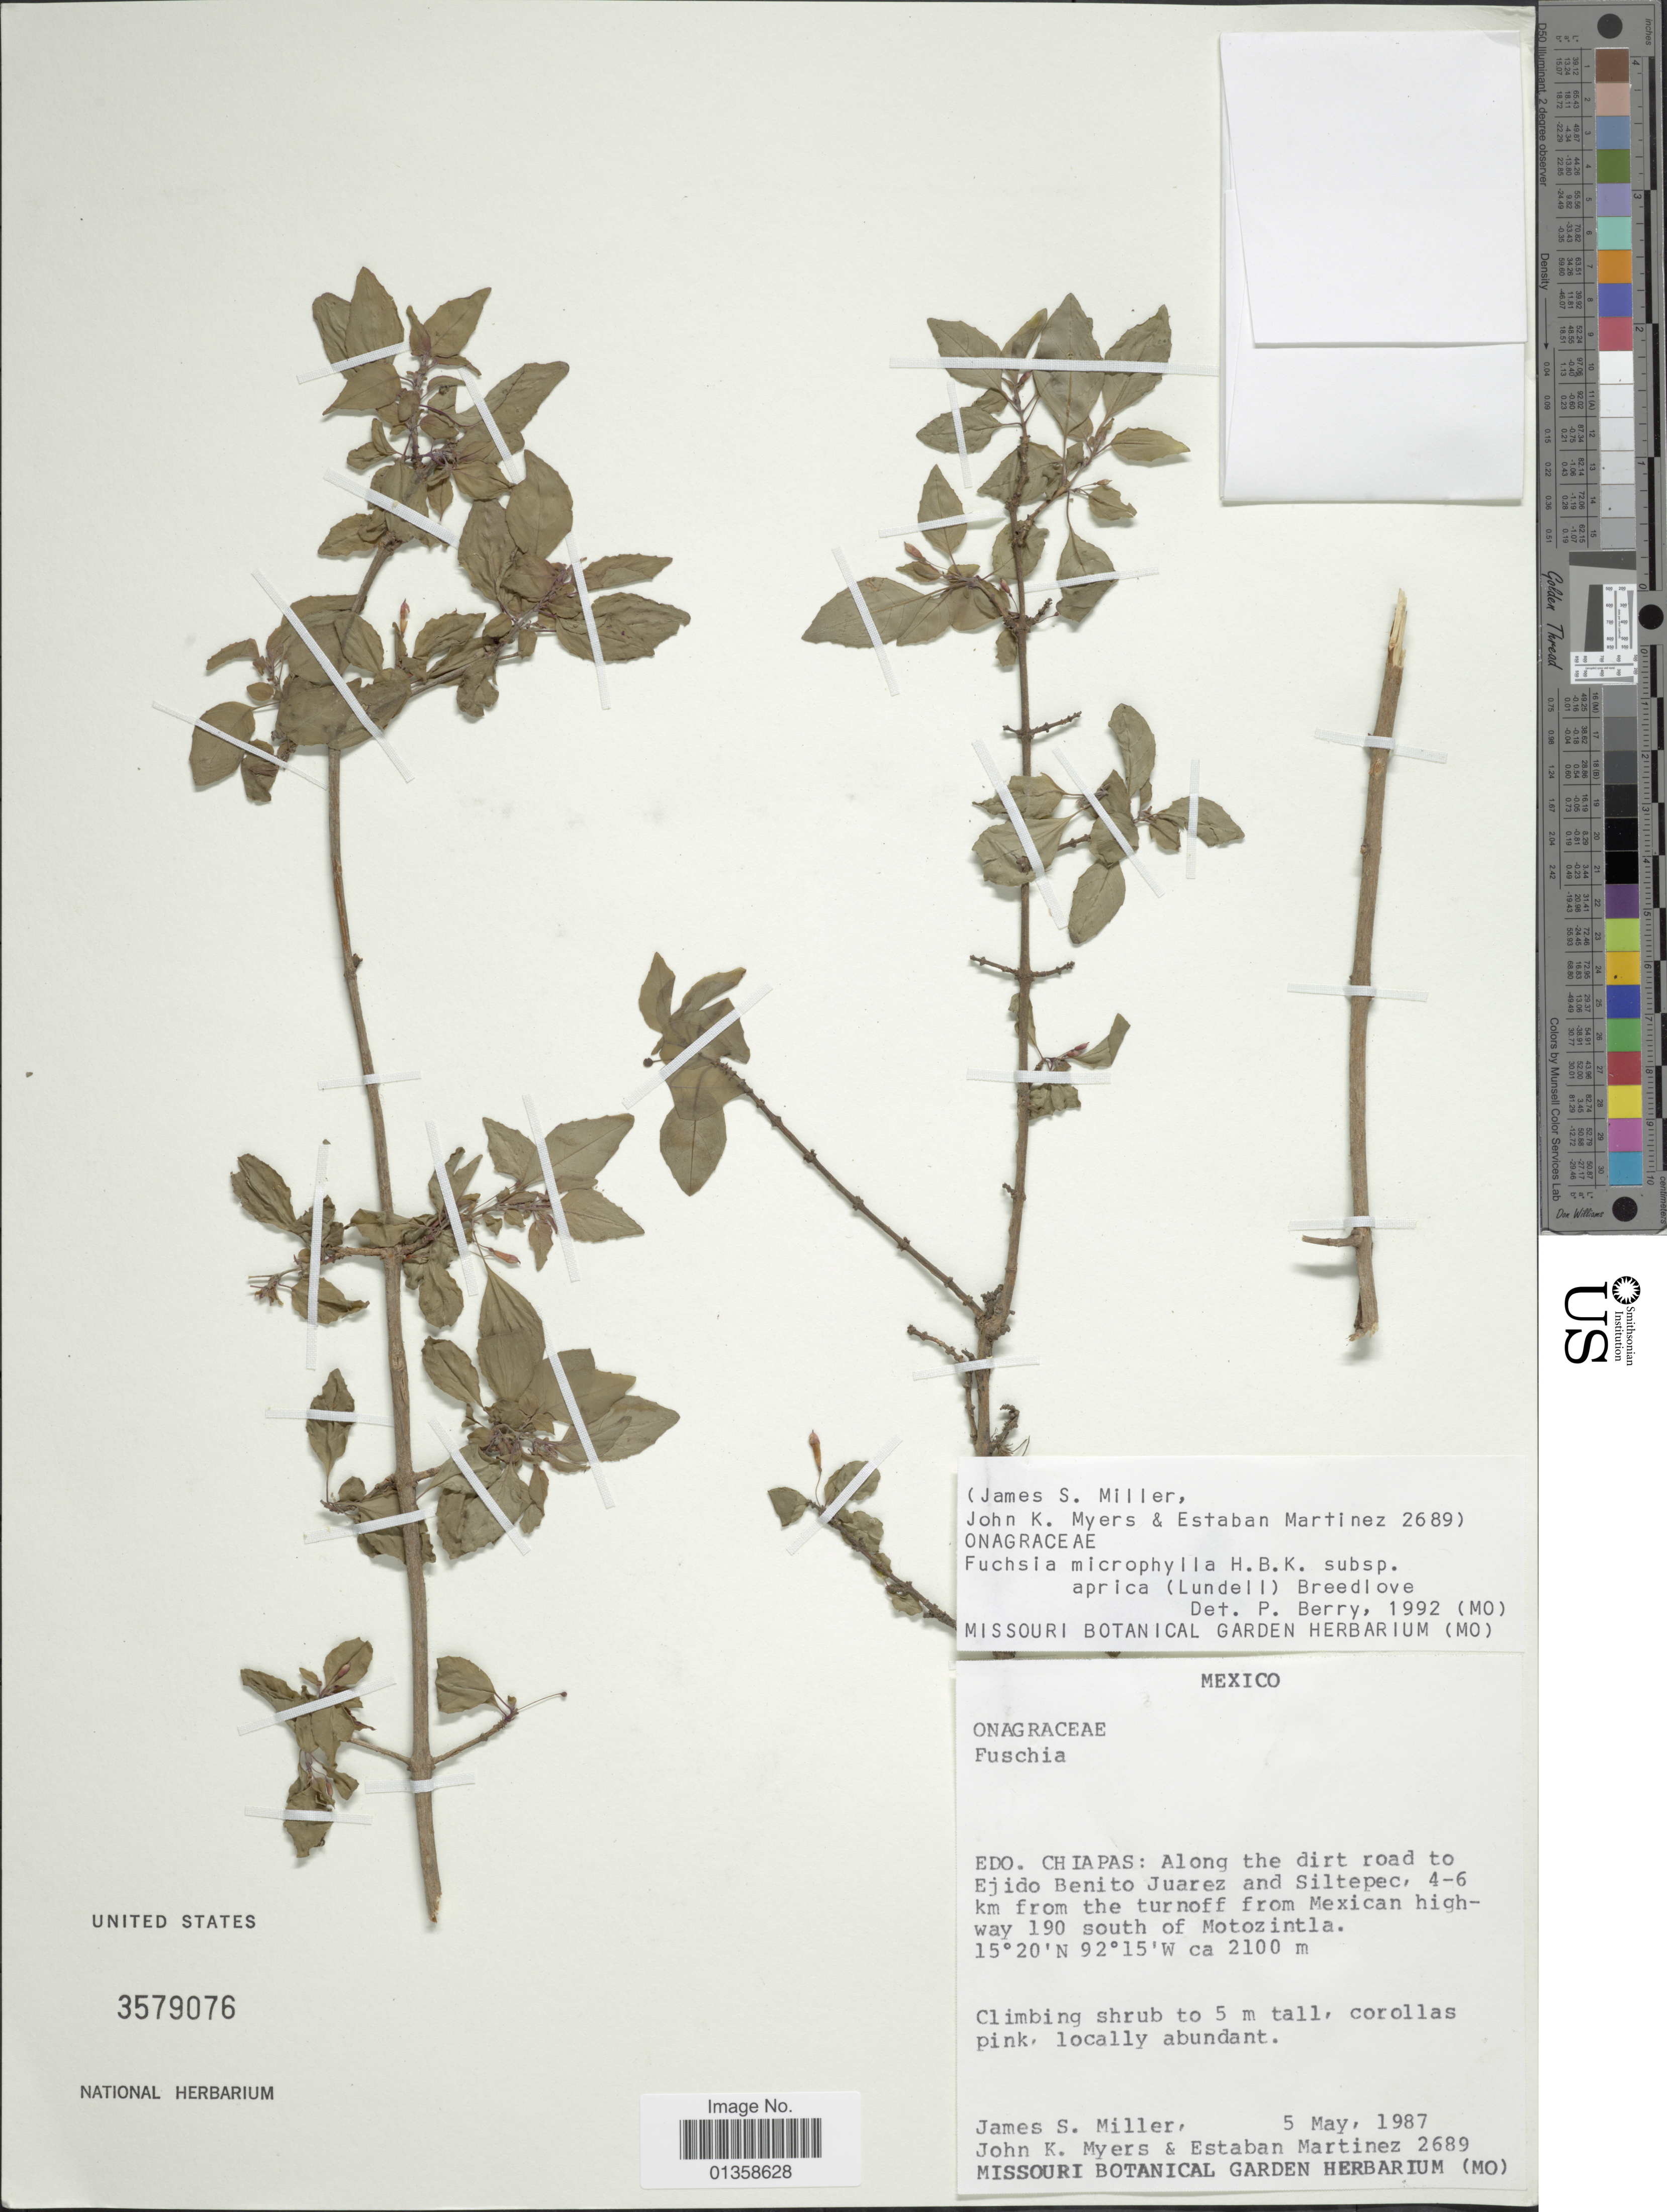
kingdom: Plantae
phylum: Tracheophyta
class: Magnoliopsida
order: Myrtales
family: Onagraceae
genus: Fuchsia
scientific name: Fuchsia microphylla subsp. aprica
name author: (Lundell) Breedlove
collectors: J. S. Miller, J. Myers & E. Martínez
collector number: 2689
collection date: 1987-05-05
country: Mexico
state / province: Chiapas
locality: Along the dirt road to Ejido Benito Juarez and Siltepec, 4-6 km from the turnoff from Mexican highway 190 south of Motozintla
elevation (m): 2100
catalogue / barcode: US 3579076